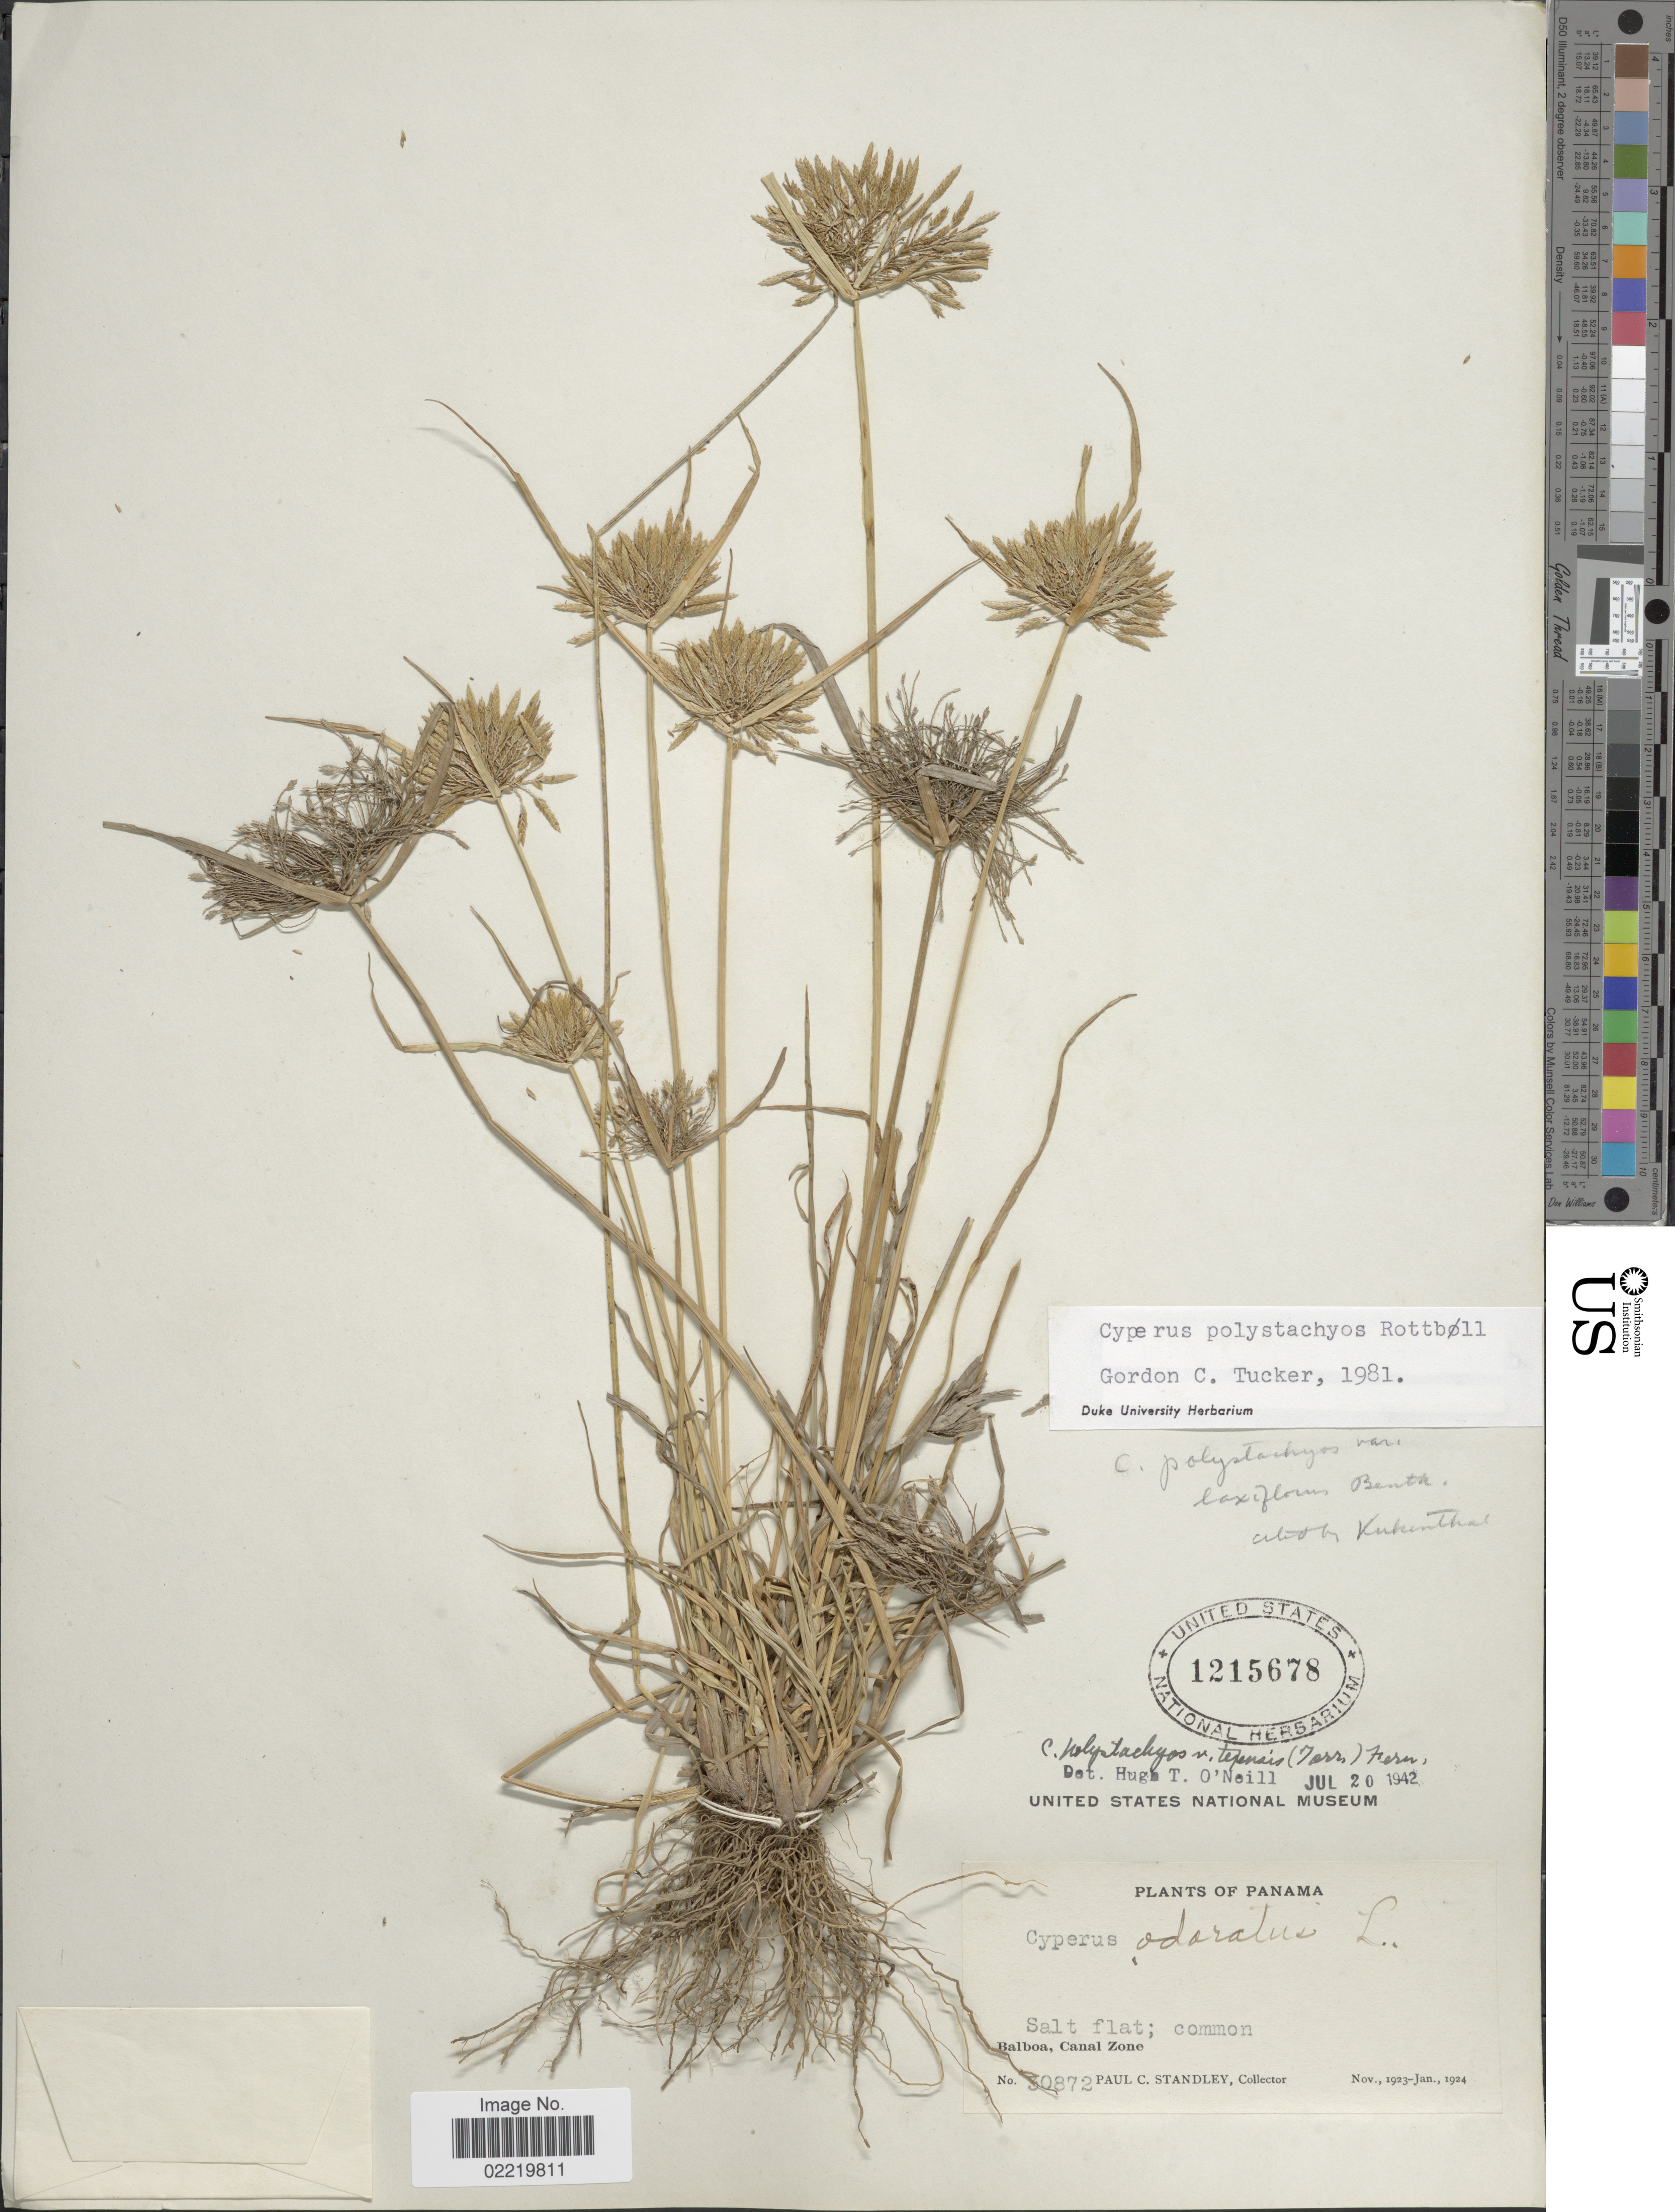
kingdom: Plantae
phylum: Tracheophyta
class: Liliopsida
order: Poales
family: Cyperaceae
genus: Cyperus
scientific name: Cyperus polystachyos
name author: Rottb.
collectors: P. C. Standley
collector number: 30872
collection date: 1923-11/1924-01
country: Panama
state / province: Colón / Panamá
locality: Salt flat; common, Balboa, Canal Zone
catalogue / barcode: US 1215678